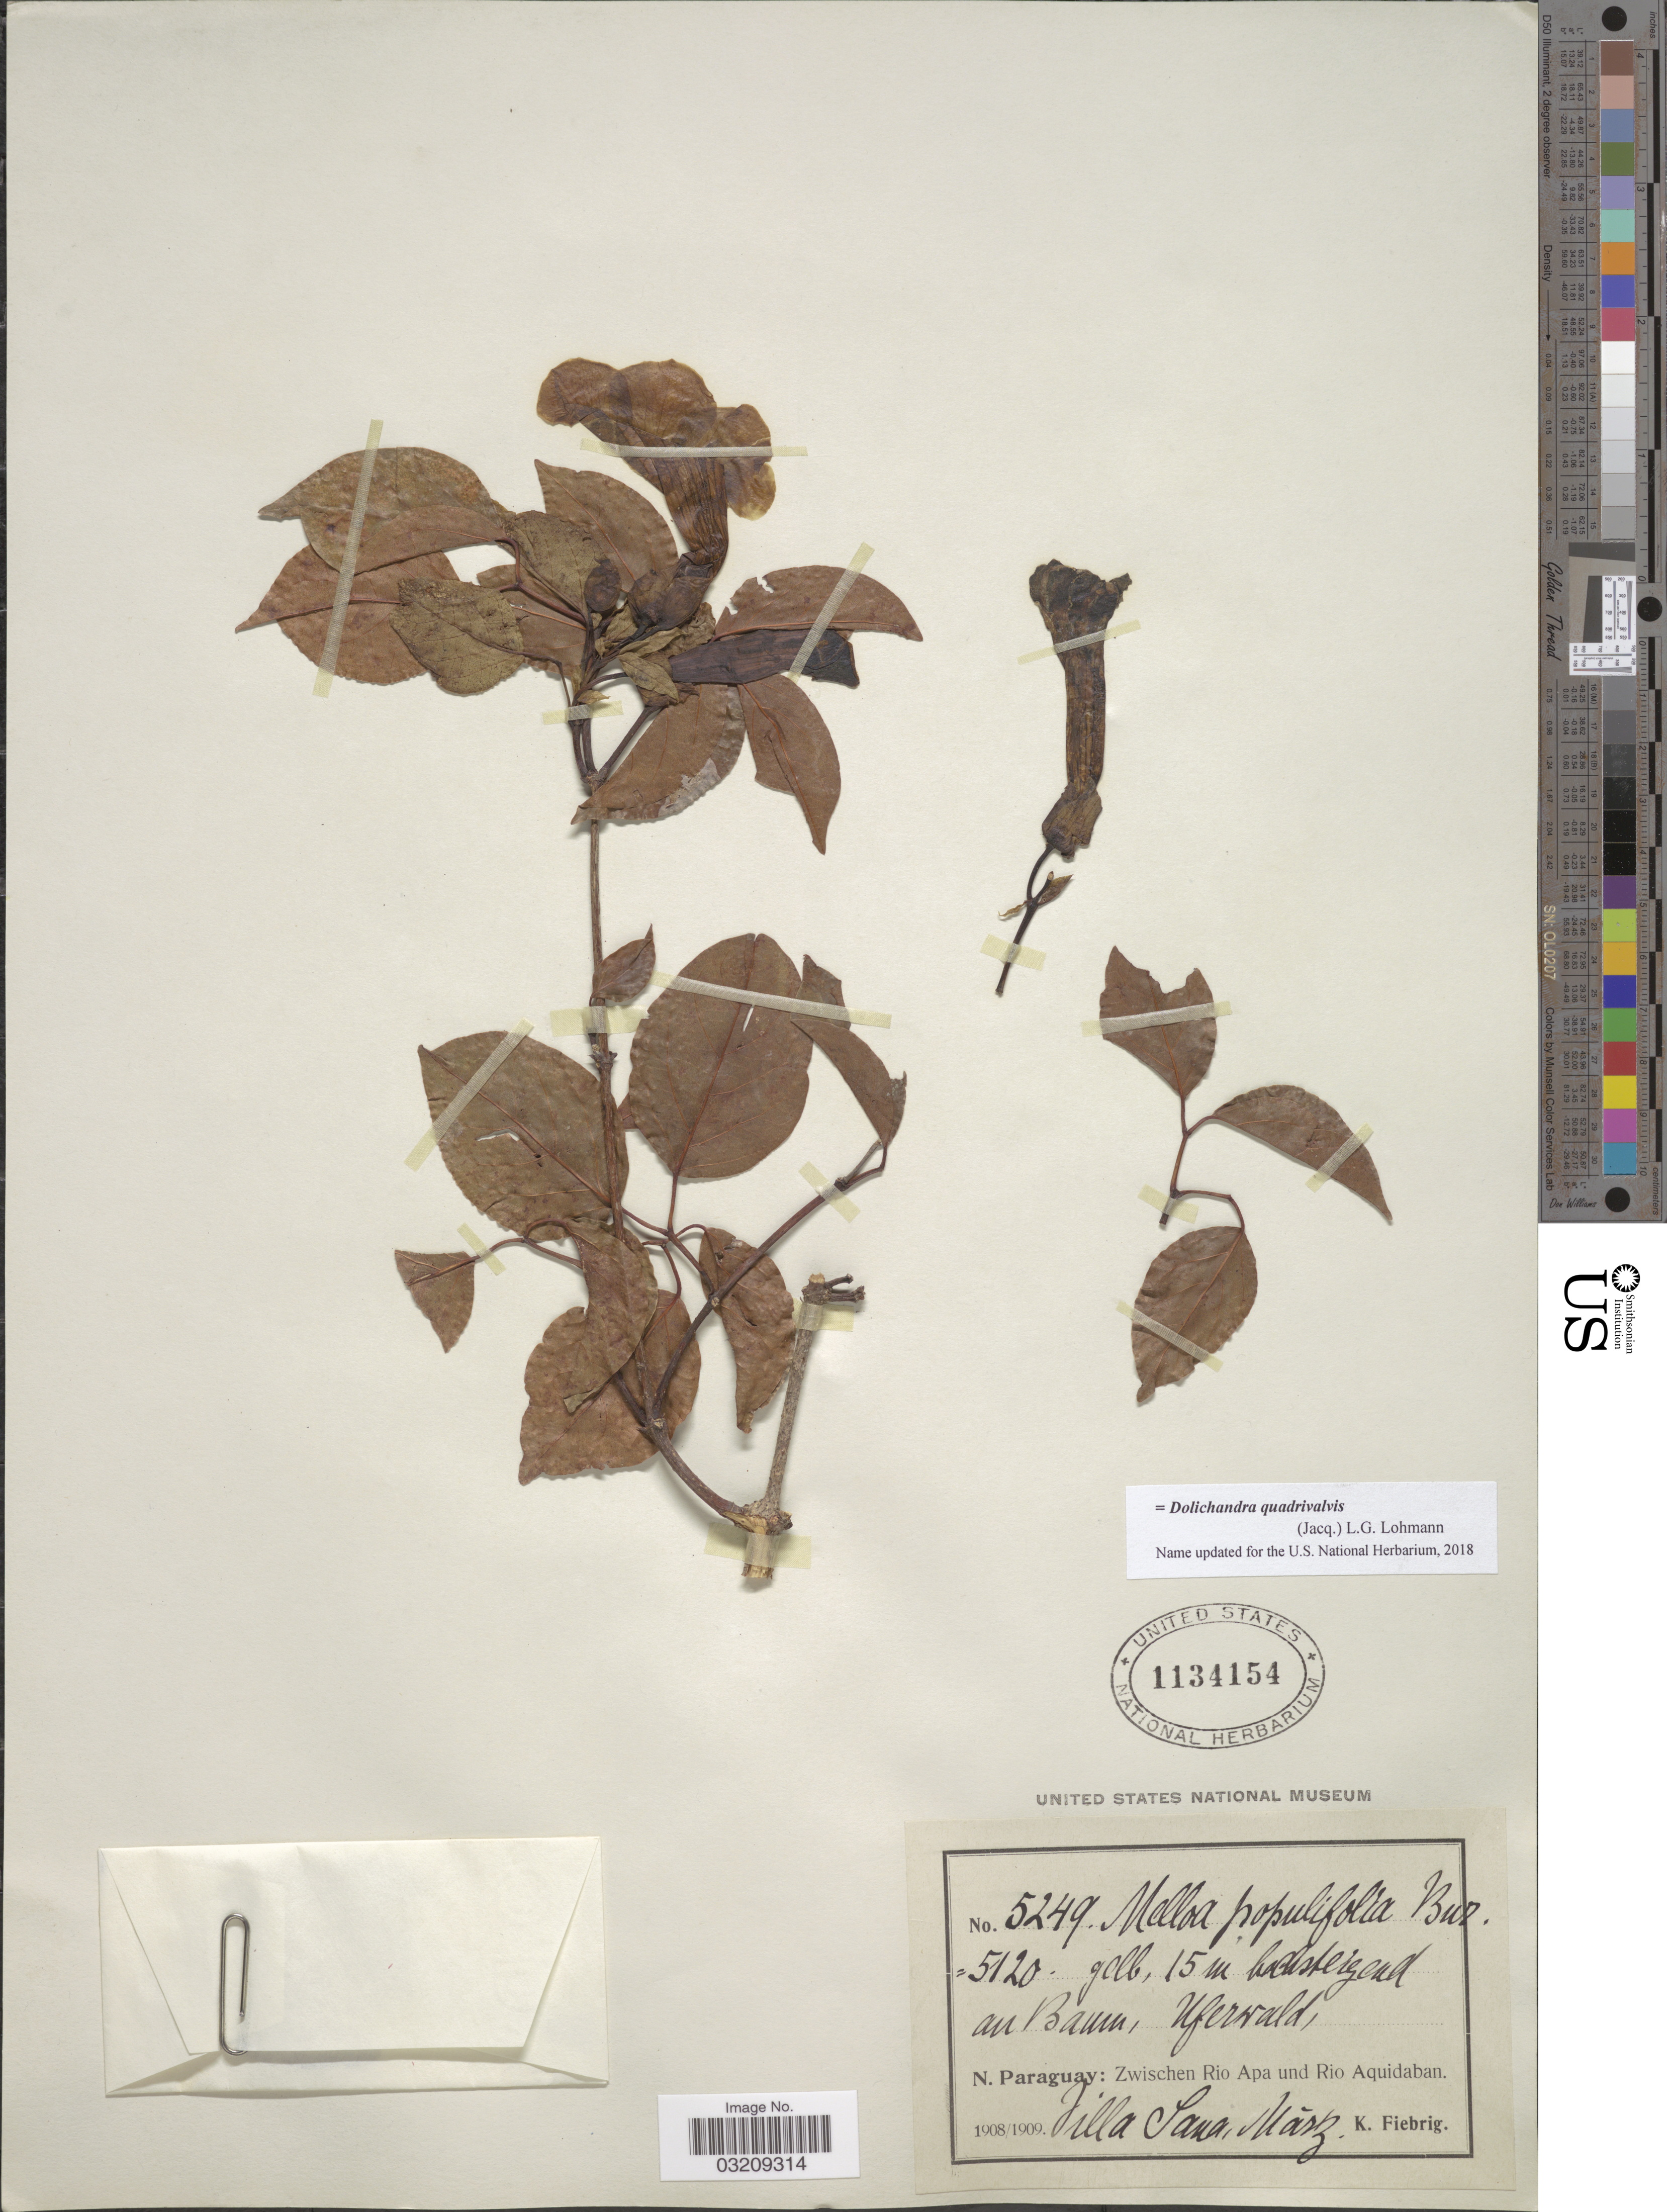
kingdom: Plantae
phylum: Tracheophyta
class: Magnoliopsida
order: Lamiales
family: Bignoniaceae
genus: Dolichandra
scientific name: Dolichandra quadrivalvis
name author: (Jacq.) L.G. Lohmann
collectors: K. Fiebrig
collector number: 5249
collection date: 1908-03/1909-03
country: Paraguay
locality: N. Paraguay: Zwischen Rio Apa und Rio Aquidaban. Villa Sana.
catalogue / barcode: US 1134154